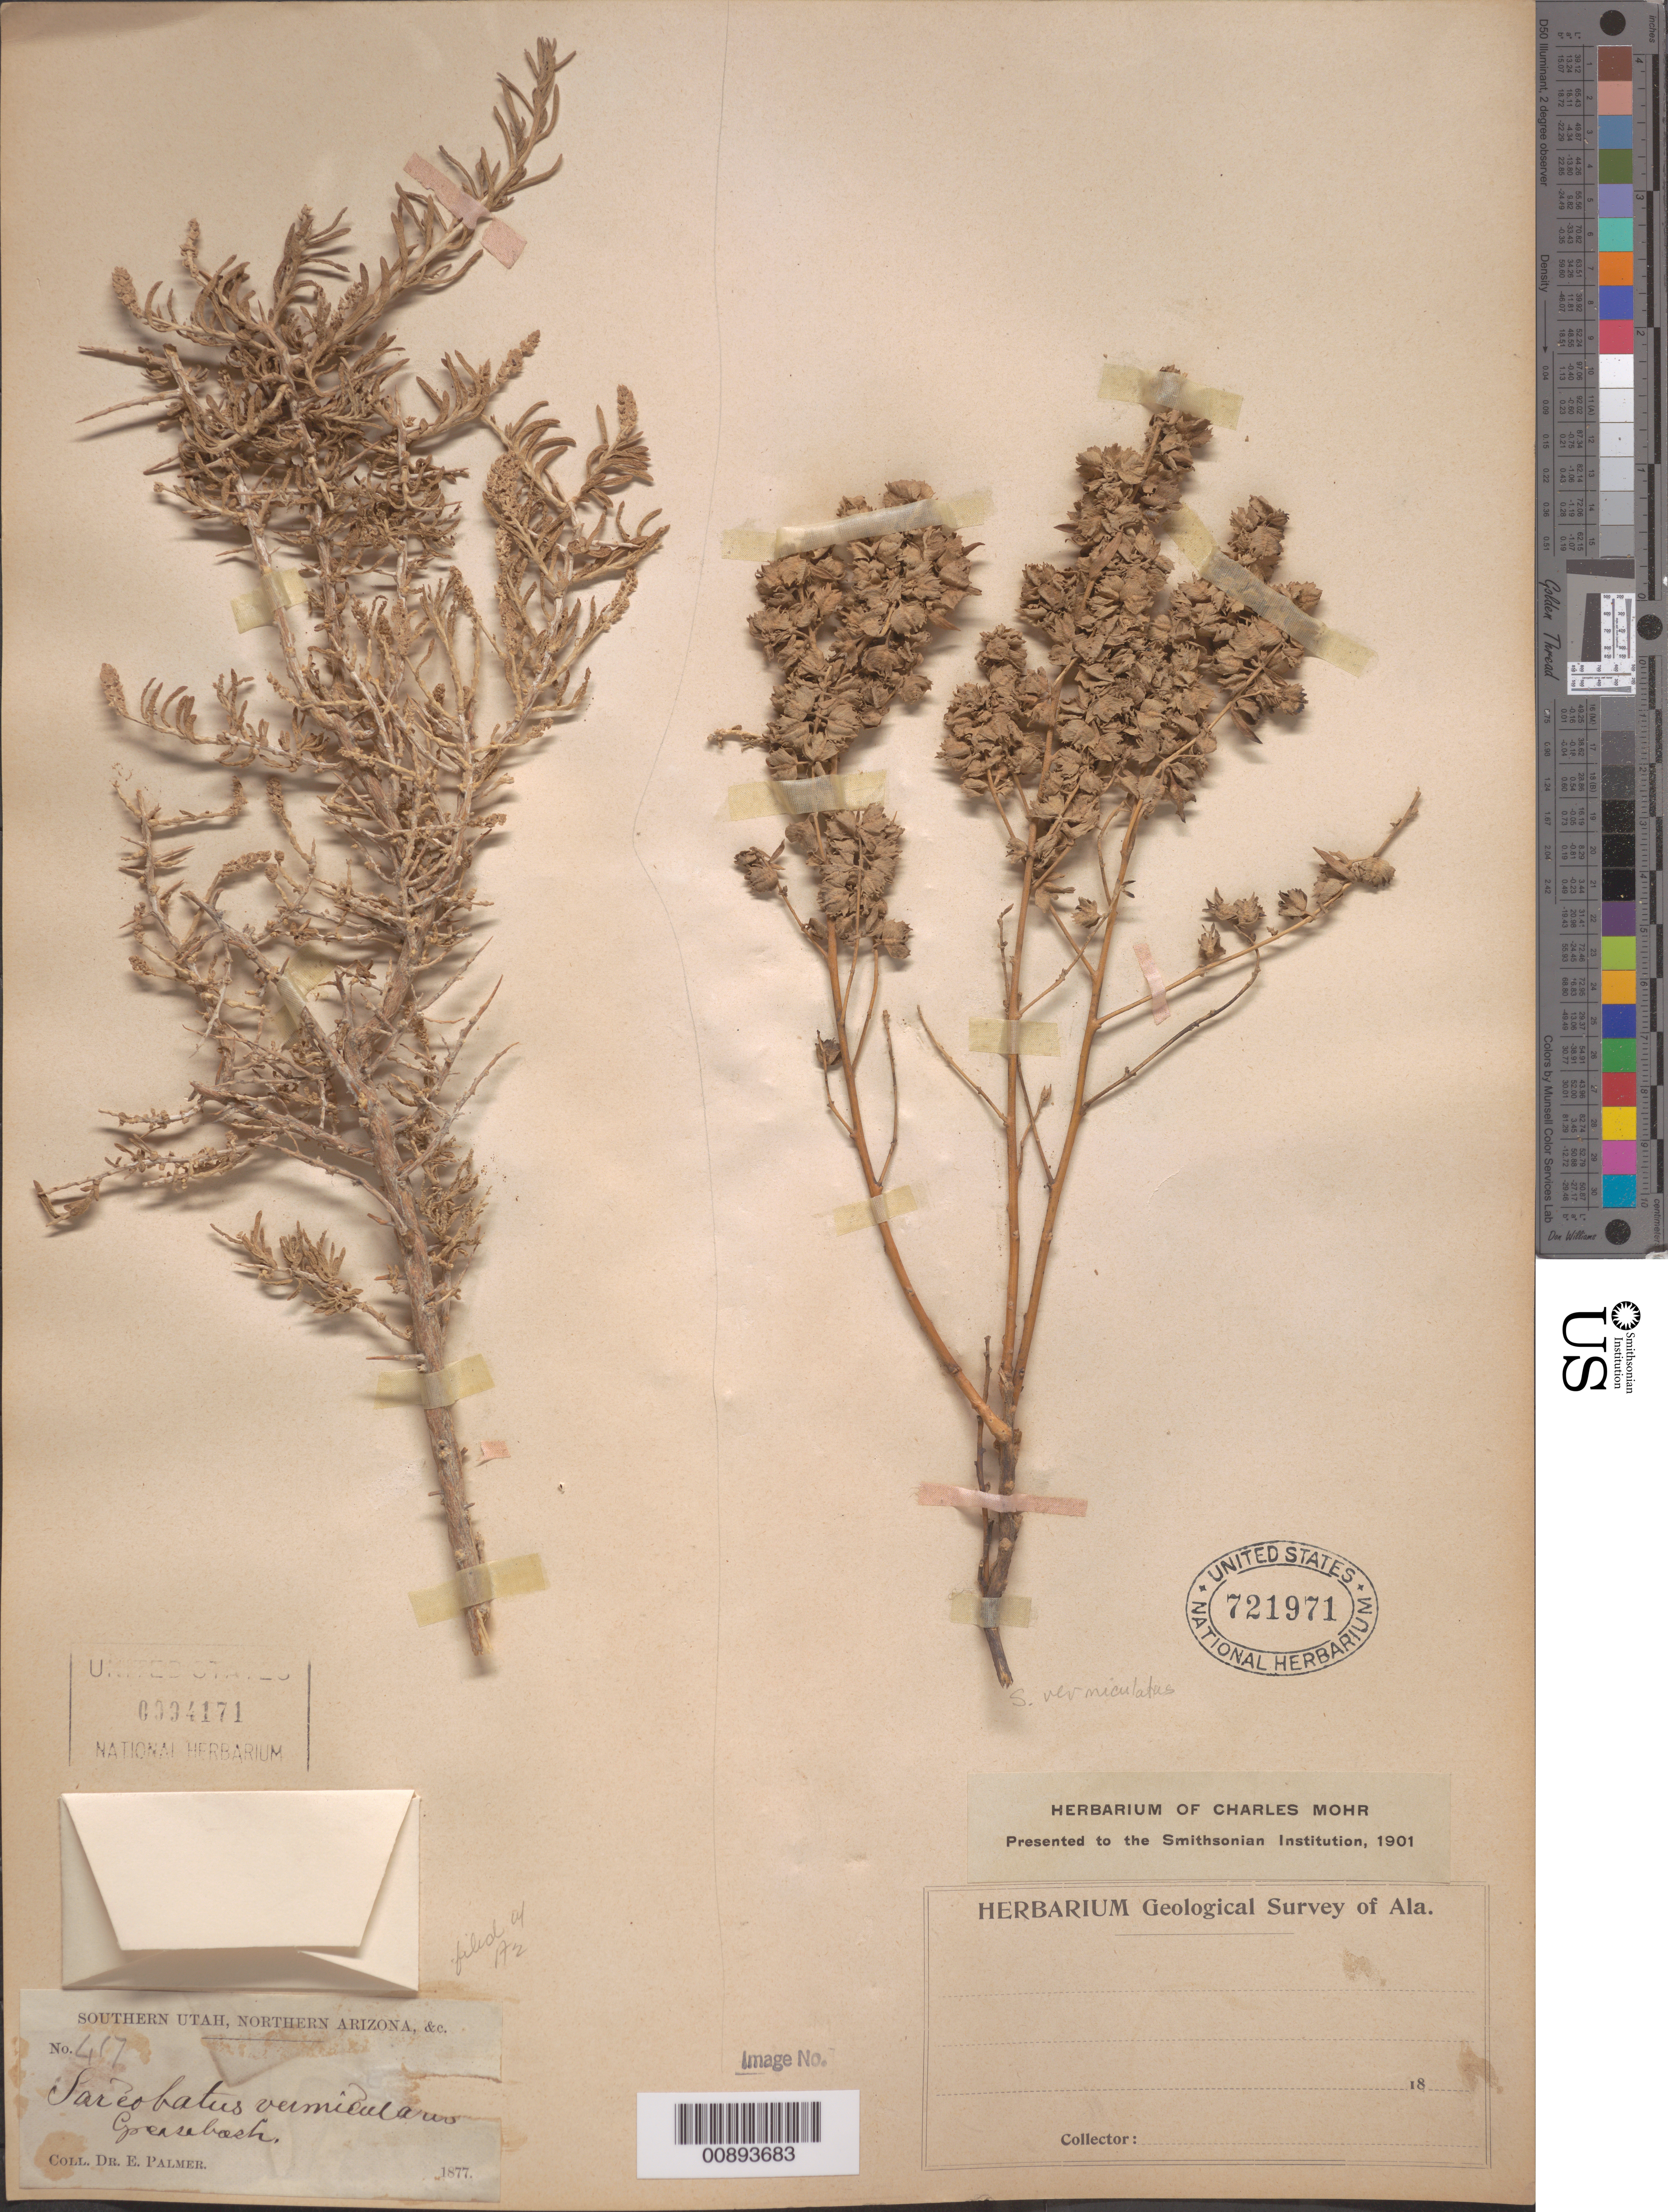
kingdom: Plantae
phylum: Tracheophyta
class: Magnoliopsida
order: Caryophyllales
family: Sarcobataceae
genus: Sarcobatus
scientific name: Sarcobatus vermiculatus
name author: (Hook.) Torr.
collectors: E. Palmer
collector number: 417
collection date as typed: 1877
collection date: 1877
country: United States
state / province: Arizona / Utah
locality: Southern Utah, Northern Arizona, & c.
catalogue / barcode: US 94171